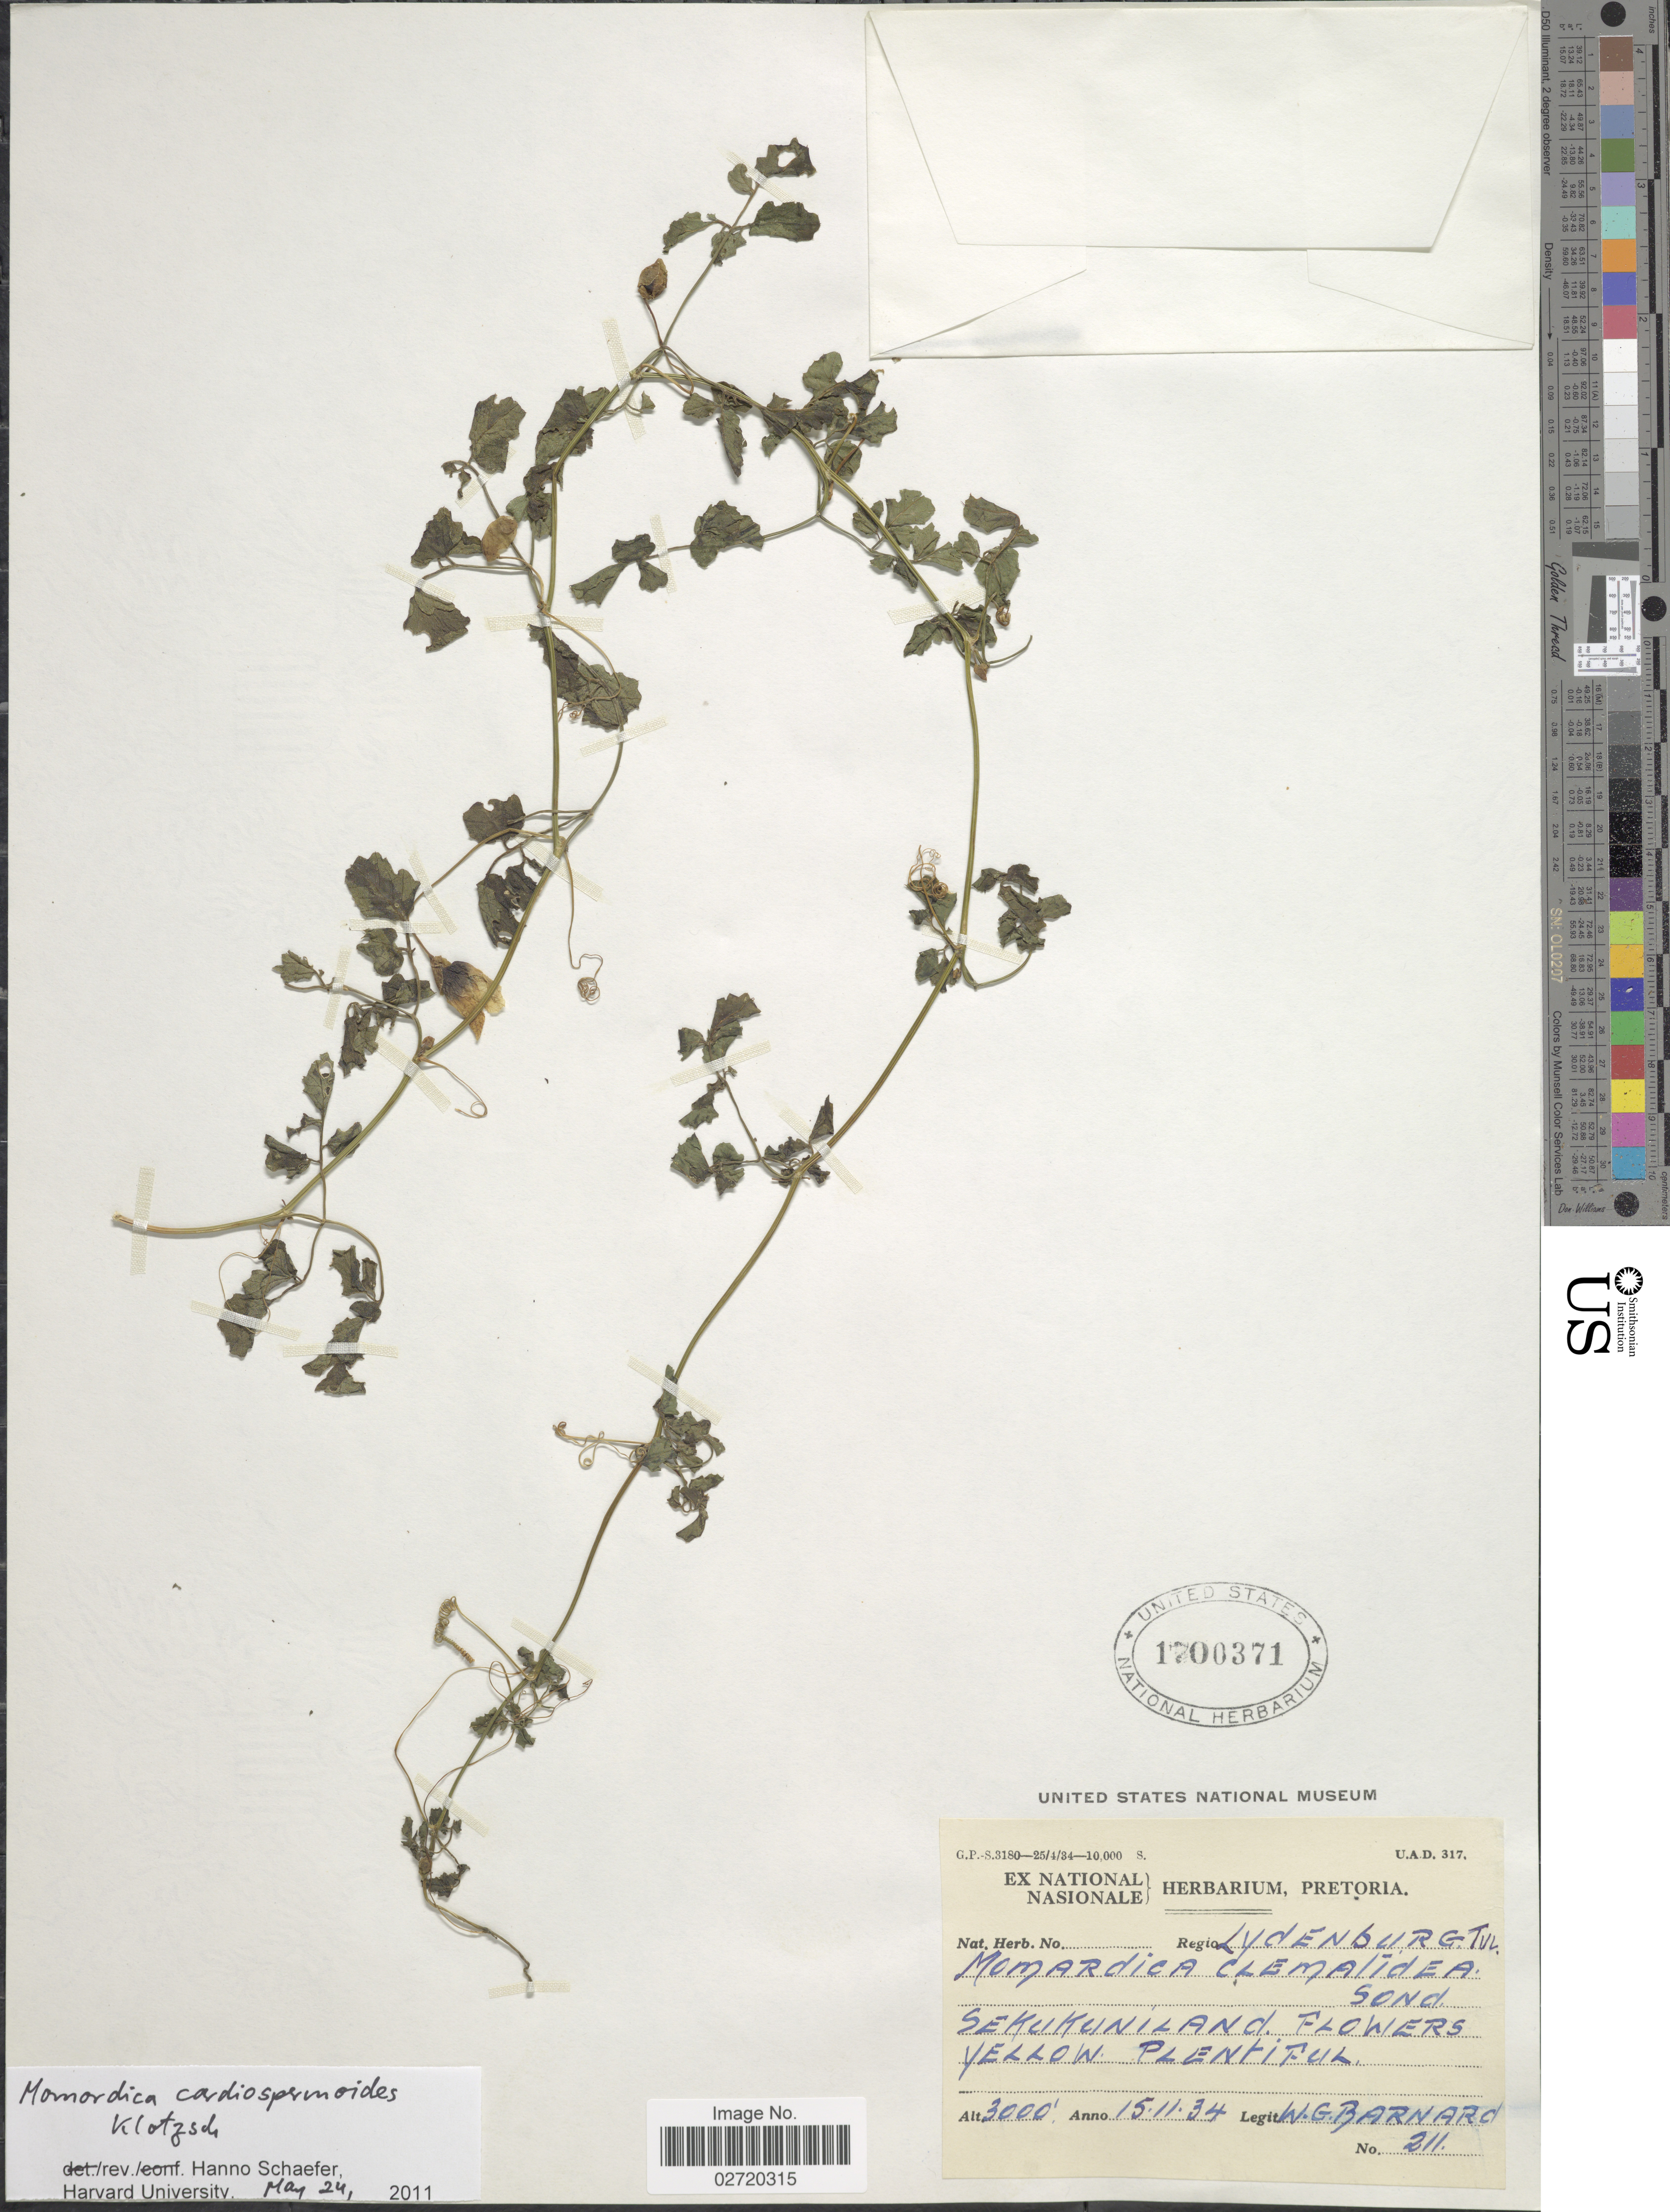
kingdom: Plantae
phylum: Tracheophyta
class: Magnoliopsida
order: Cucurbitales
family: Cucurbitaceae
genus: Momordica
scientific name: Momordica cardiospermoides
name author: Klotzsch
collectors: W. Barnard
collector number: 211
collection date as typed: Transcribed d/m/y: 15/11/34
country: South Africa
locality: Lydenburg, Tvl. Sekukuniland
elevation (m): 914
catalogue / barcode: US 1700371